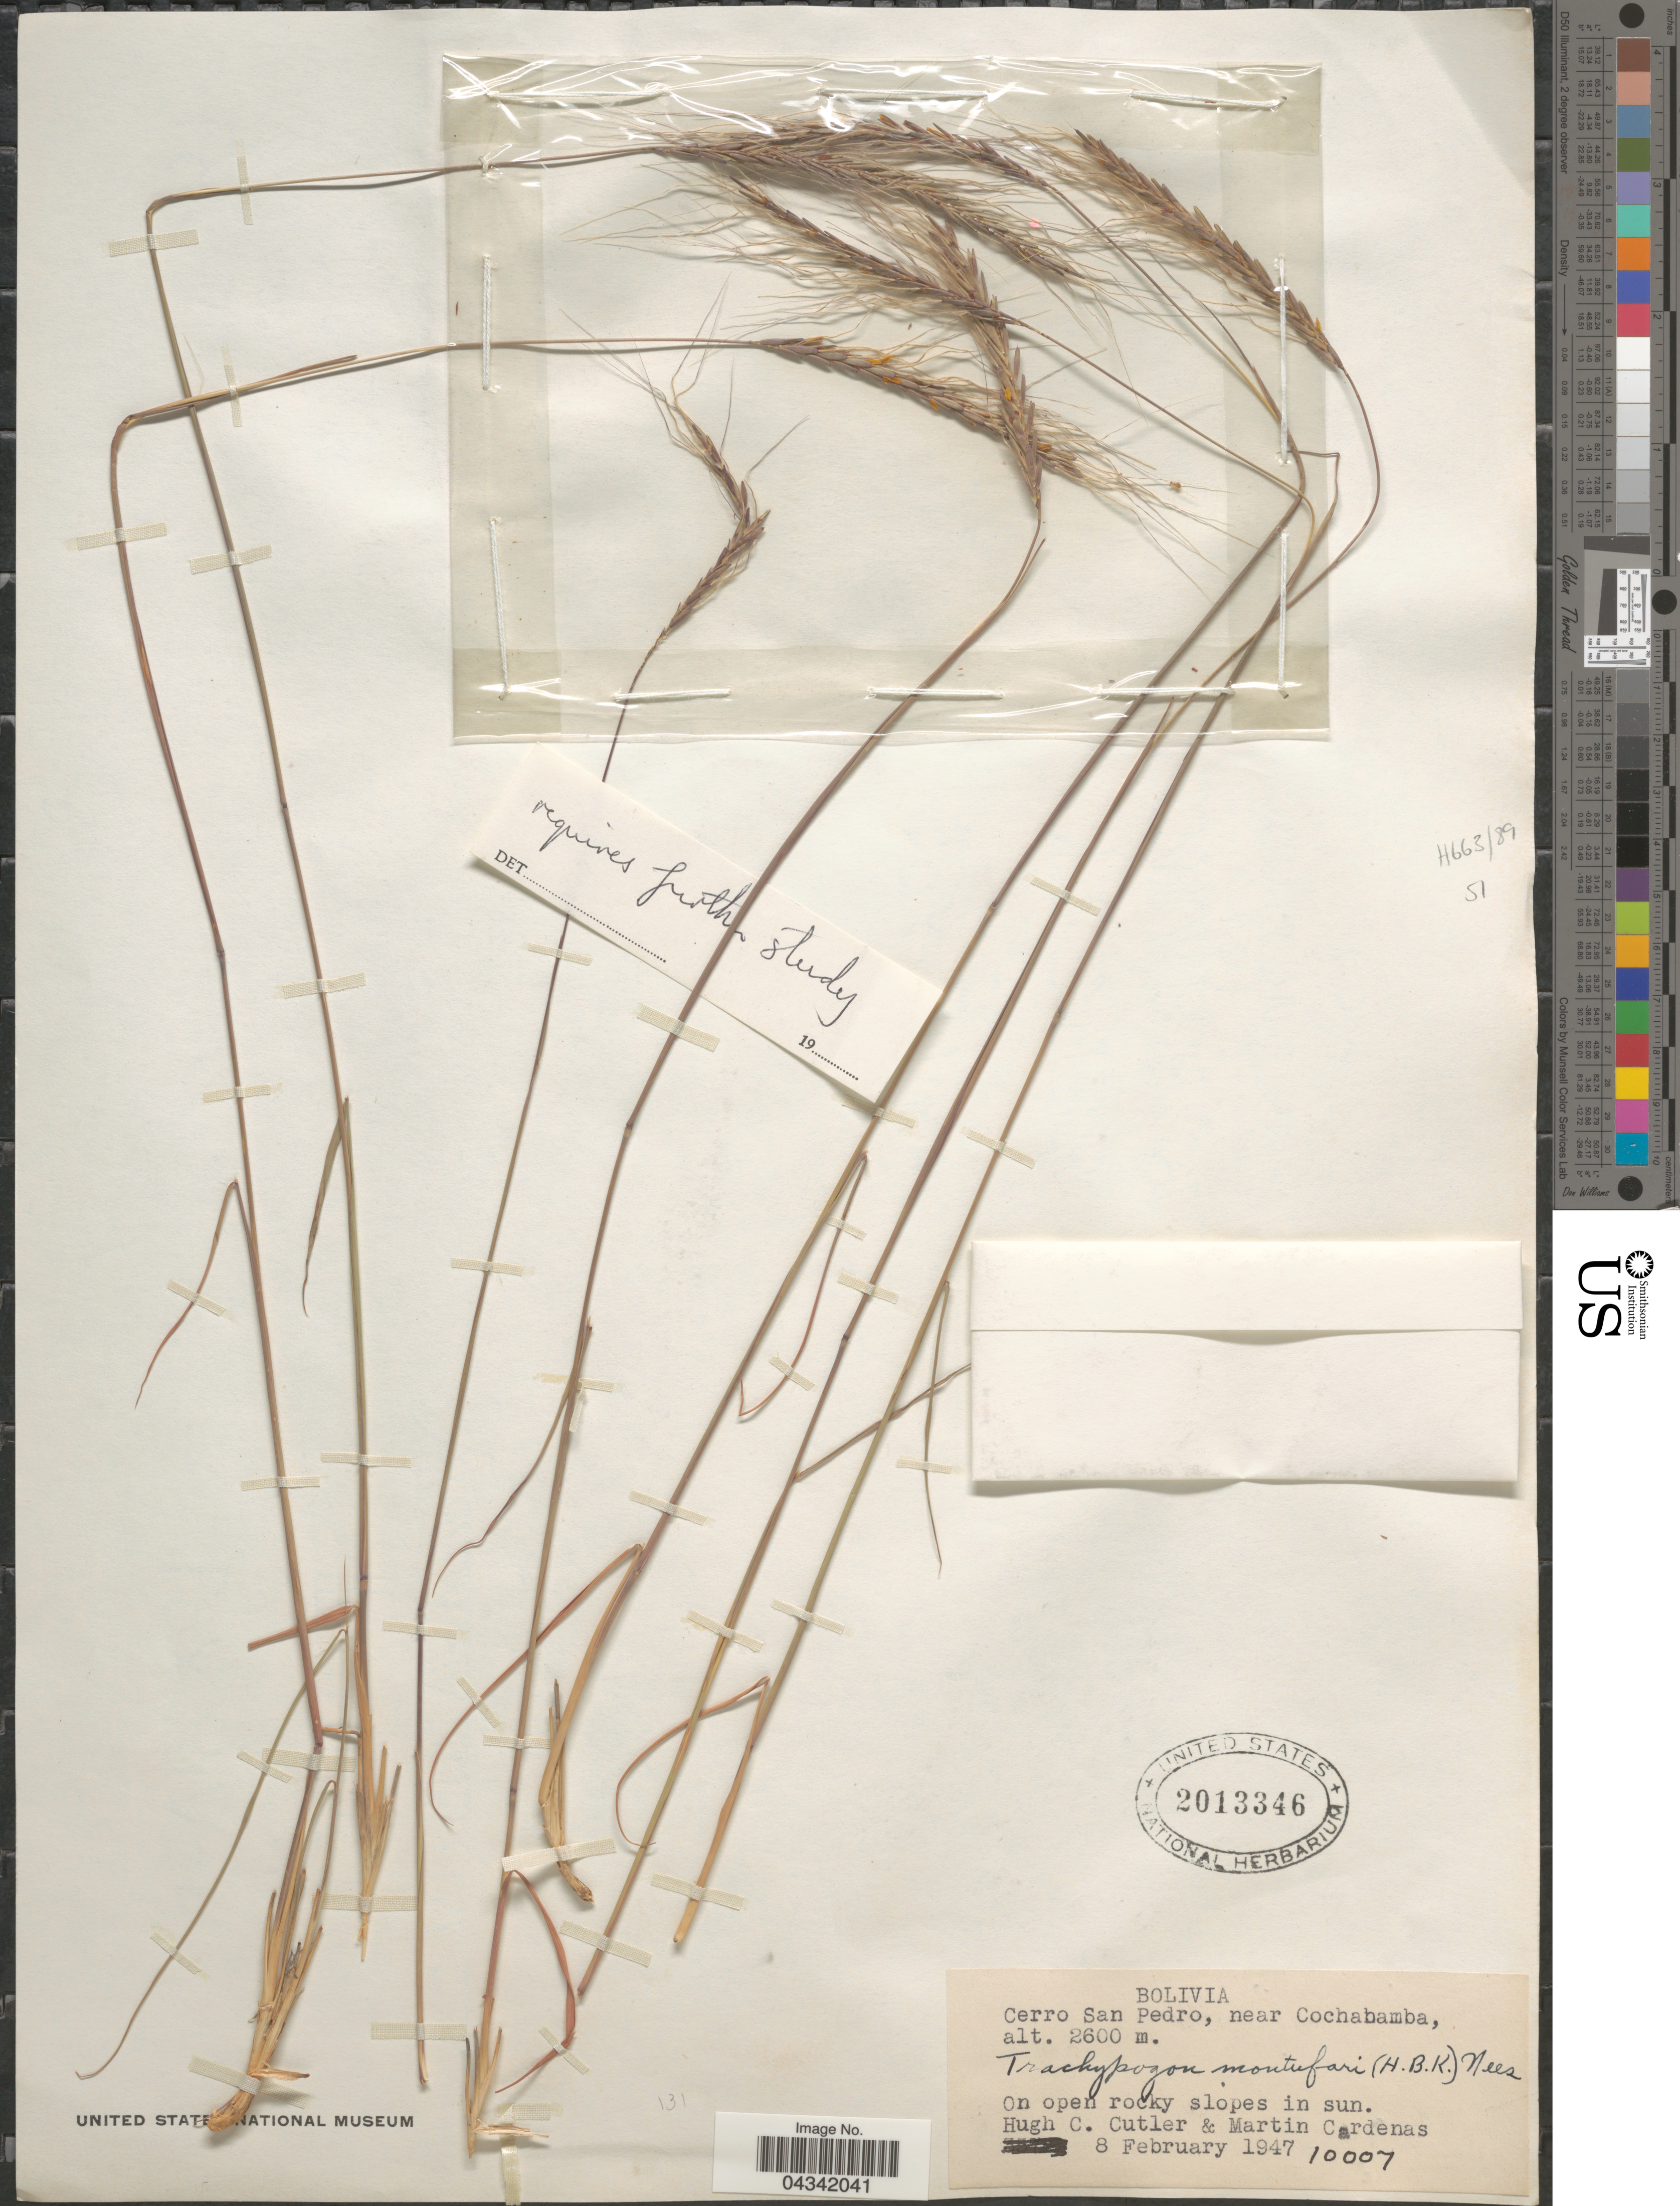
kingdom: Plantae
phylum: Tracheophyta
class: Liliopsida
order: Poales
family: Poaceae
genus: Trachypogon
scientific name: Trachypogon spicatus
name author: (L. f.) Kuntze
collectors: H. C. Cutler & M. Cárdenas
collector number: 10007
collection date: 1947-02-08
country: Bolivia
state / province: Cochabamba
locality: Cerro San Pedro, near Cochabamba. On open rocky slopes in sun.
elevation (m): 2600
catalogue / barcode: US 2013346